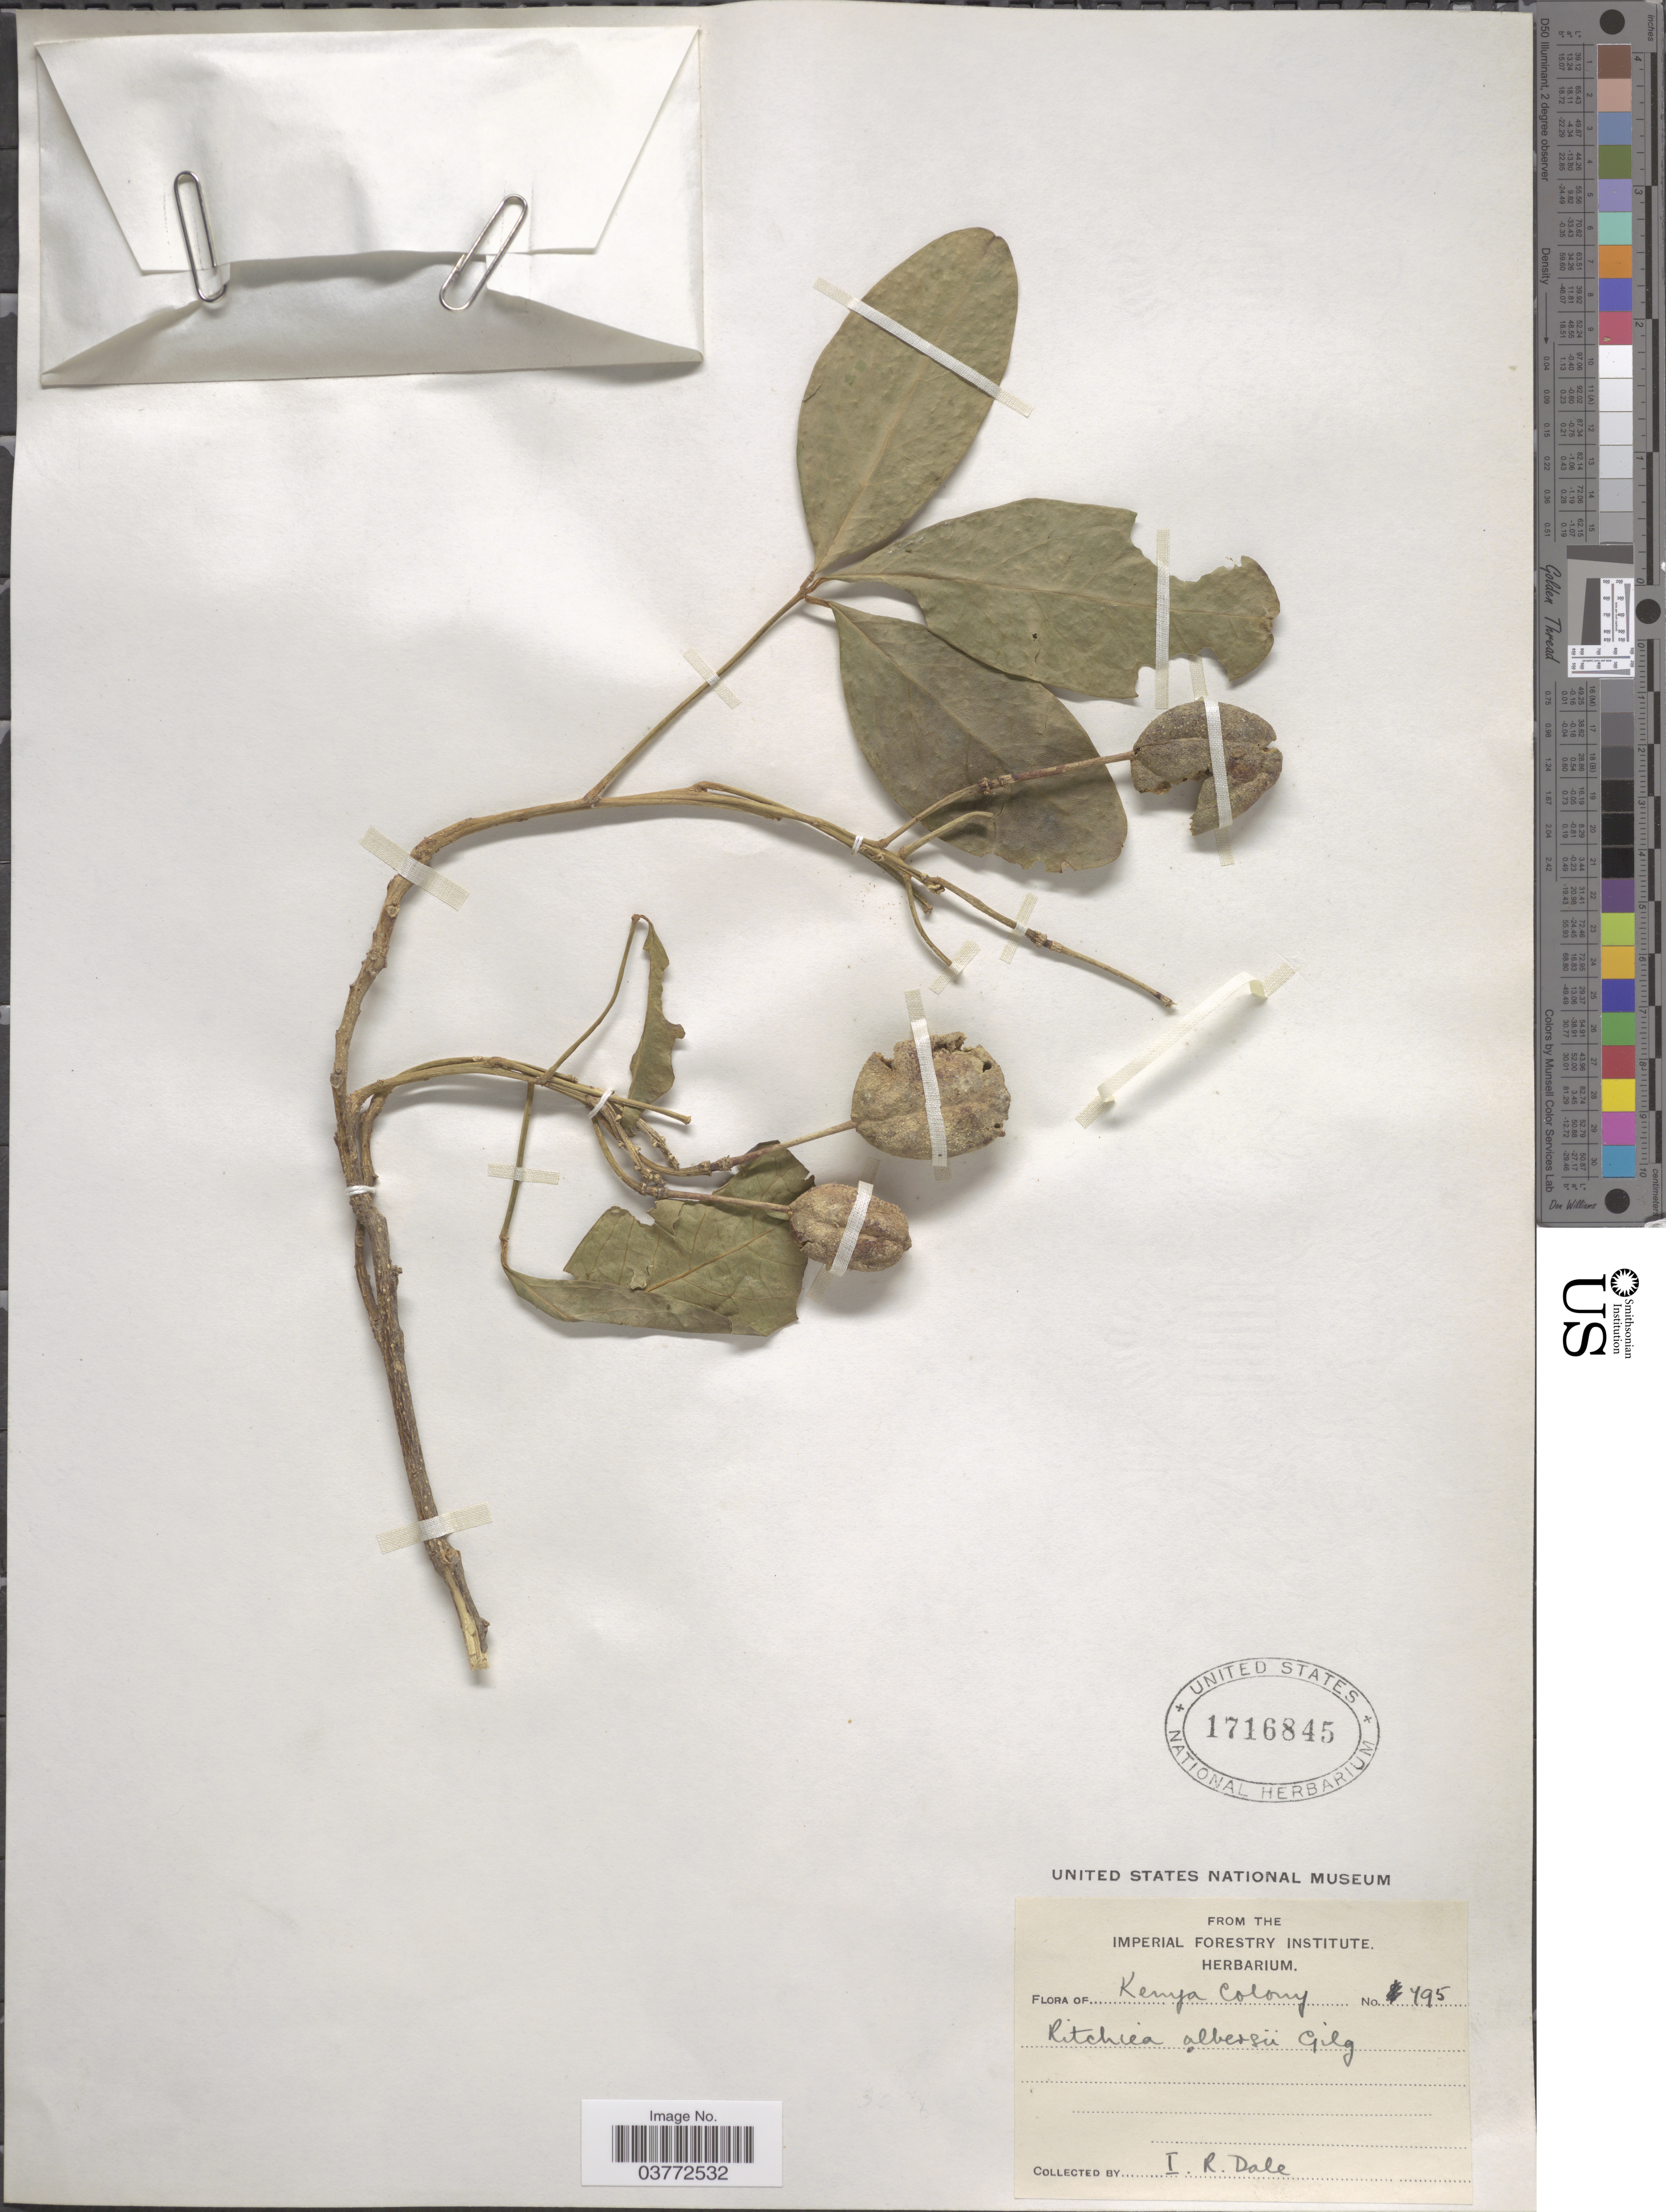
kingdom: Plantae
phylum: Tracheophyta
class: Magnoliopsida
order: Brassicales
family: Capparaceae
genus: Ritchiea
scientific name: Ritchiea albersii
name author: Gilg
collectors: I. Dale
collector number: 795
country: Kenya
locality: Kenya Colony.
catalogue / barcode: US 1716845